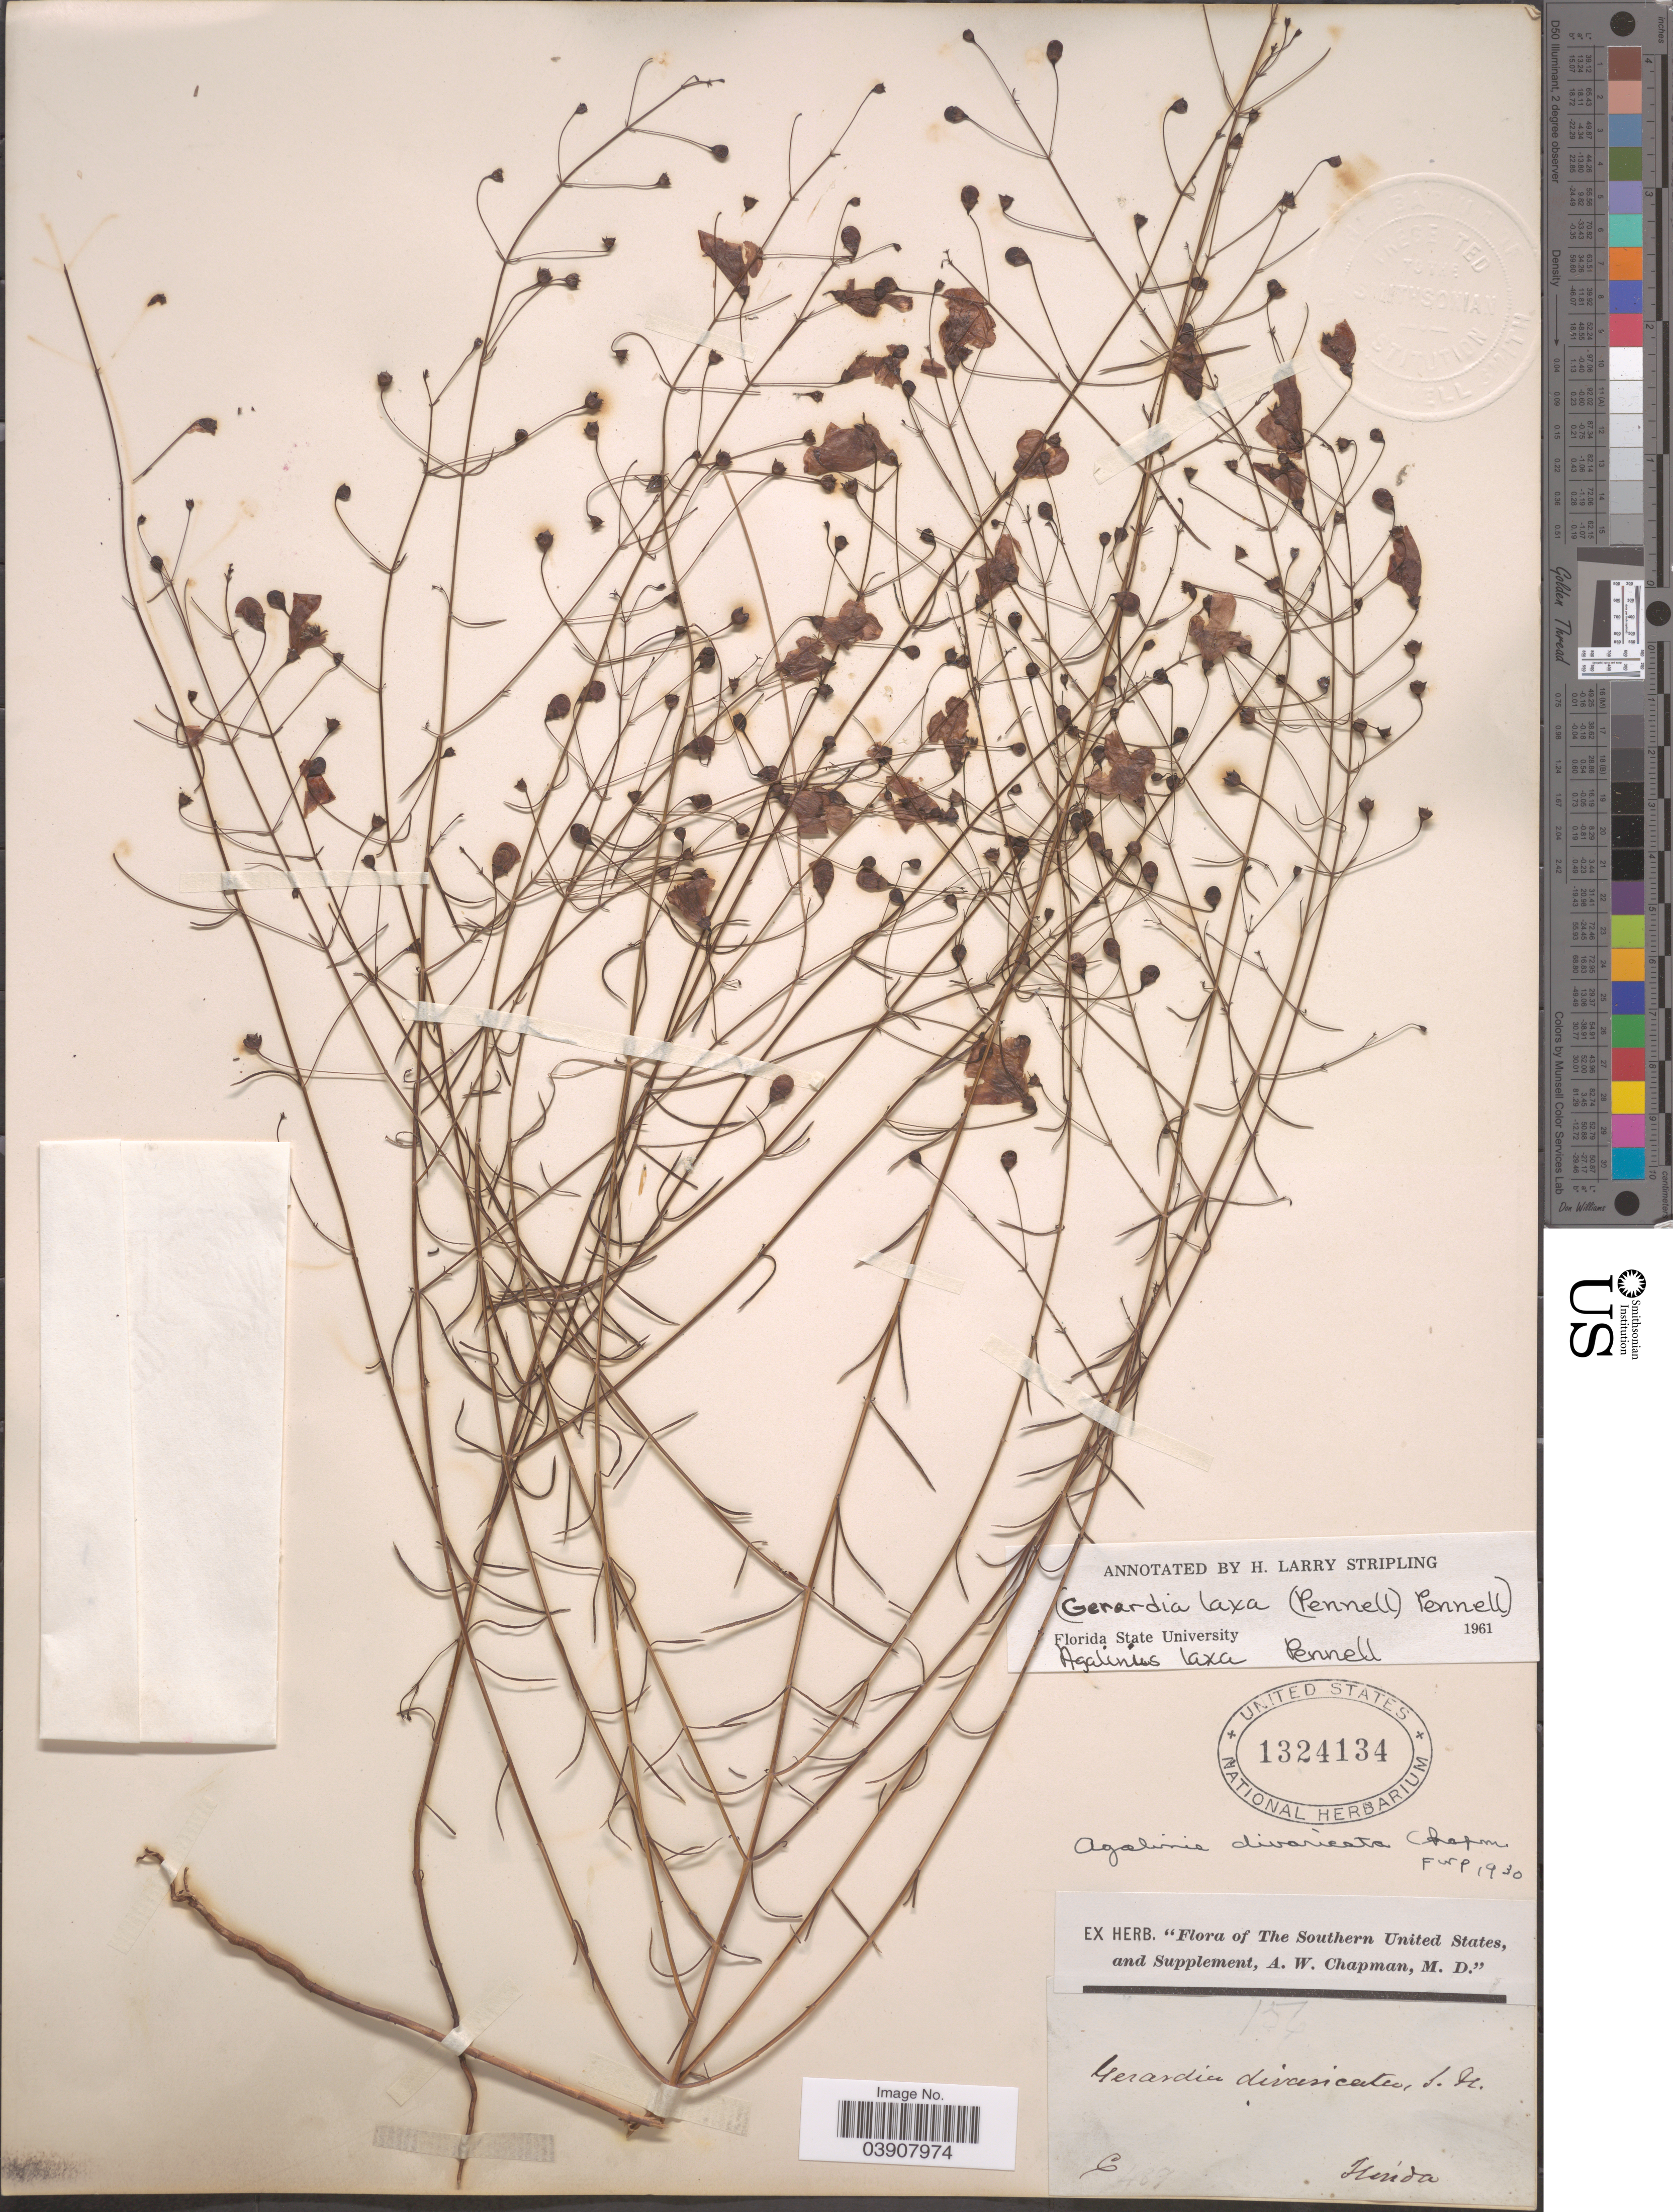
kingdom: Plantae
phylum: Tracheophyta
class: Magnoliopsida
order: Lamiales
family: Orobanchaceae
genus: Agalinis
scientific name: Agalinis laxa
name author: Pennell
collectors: A. W. Chapman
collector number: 489*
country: United States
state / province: Florida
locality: The Southern United States.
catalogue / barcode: US 1324134